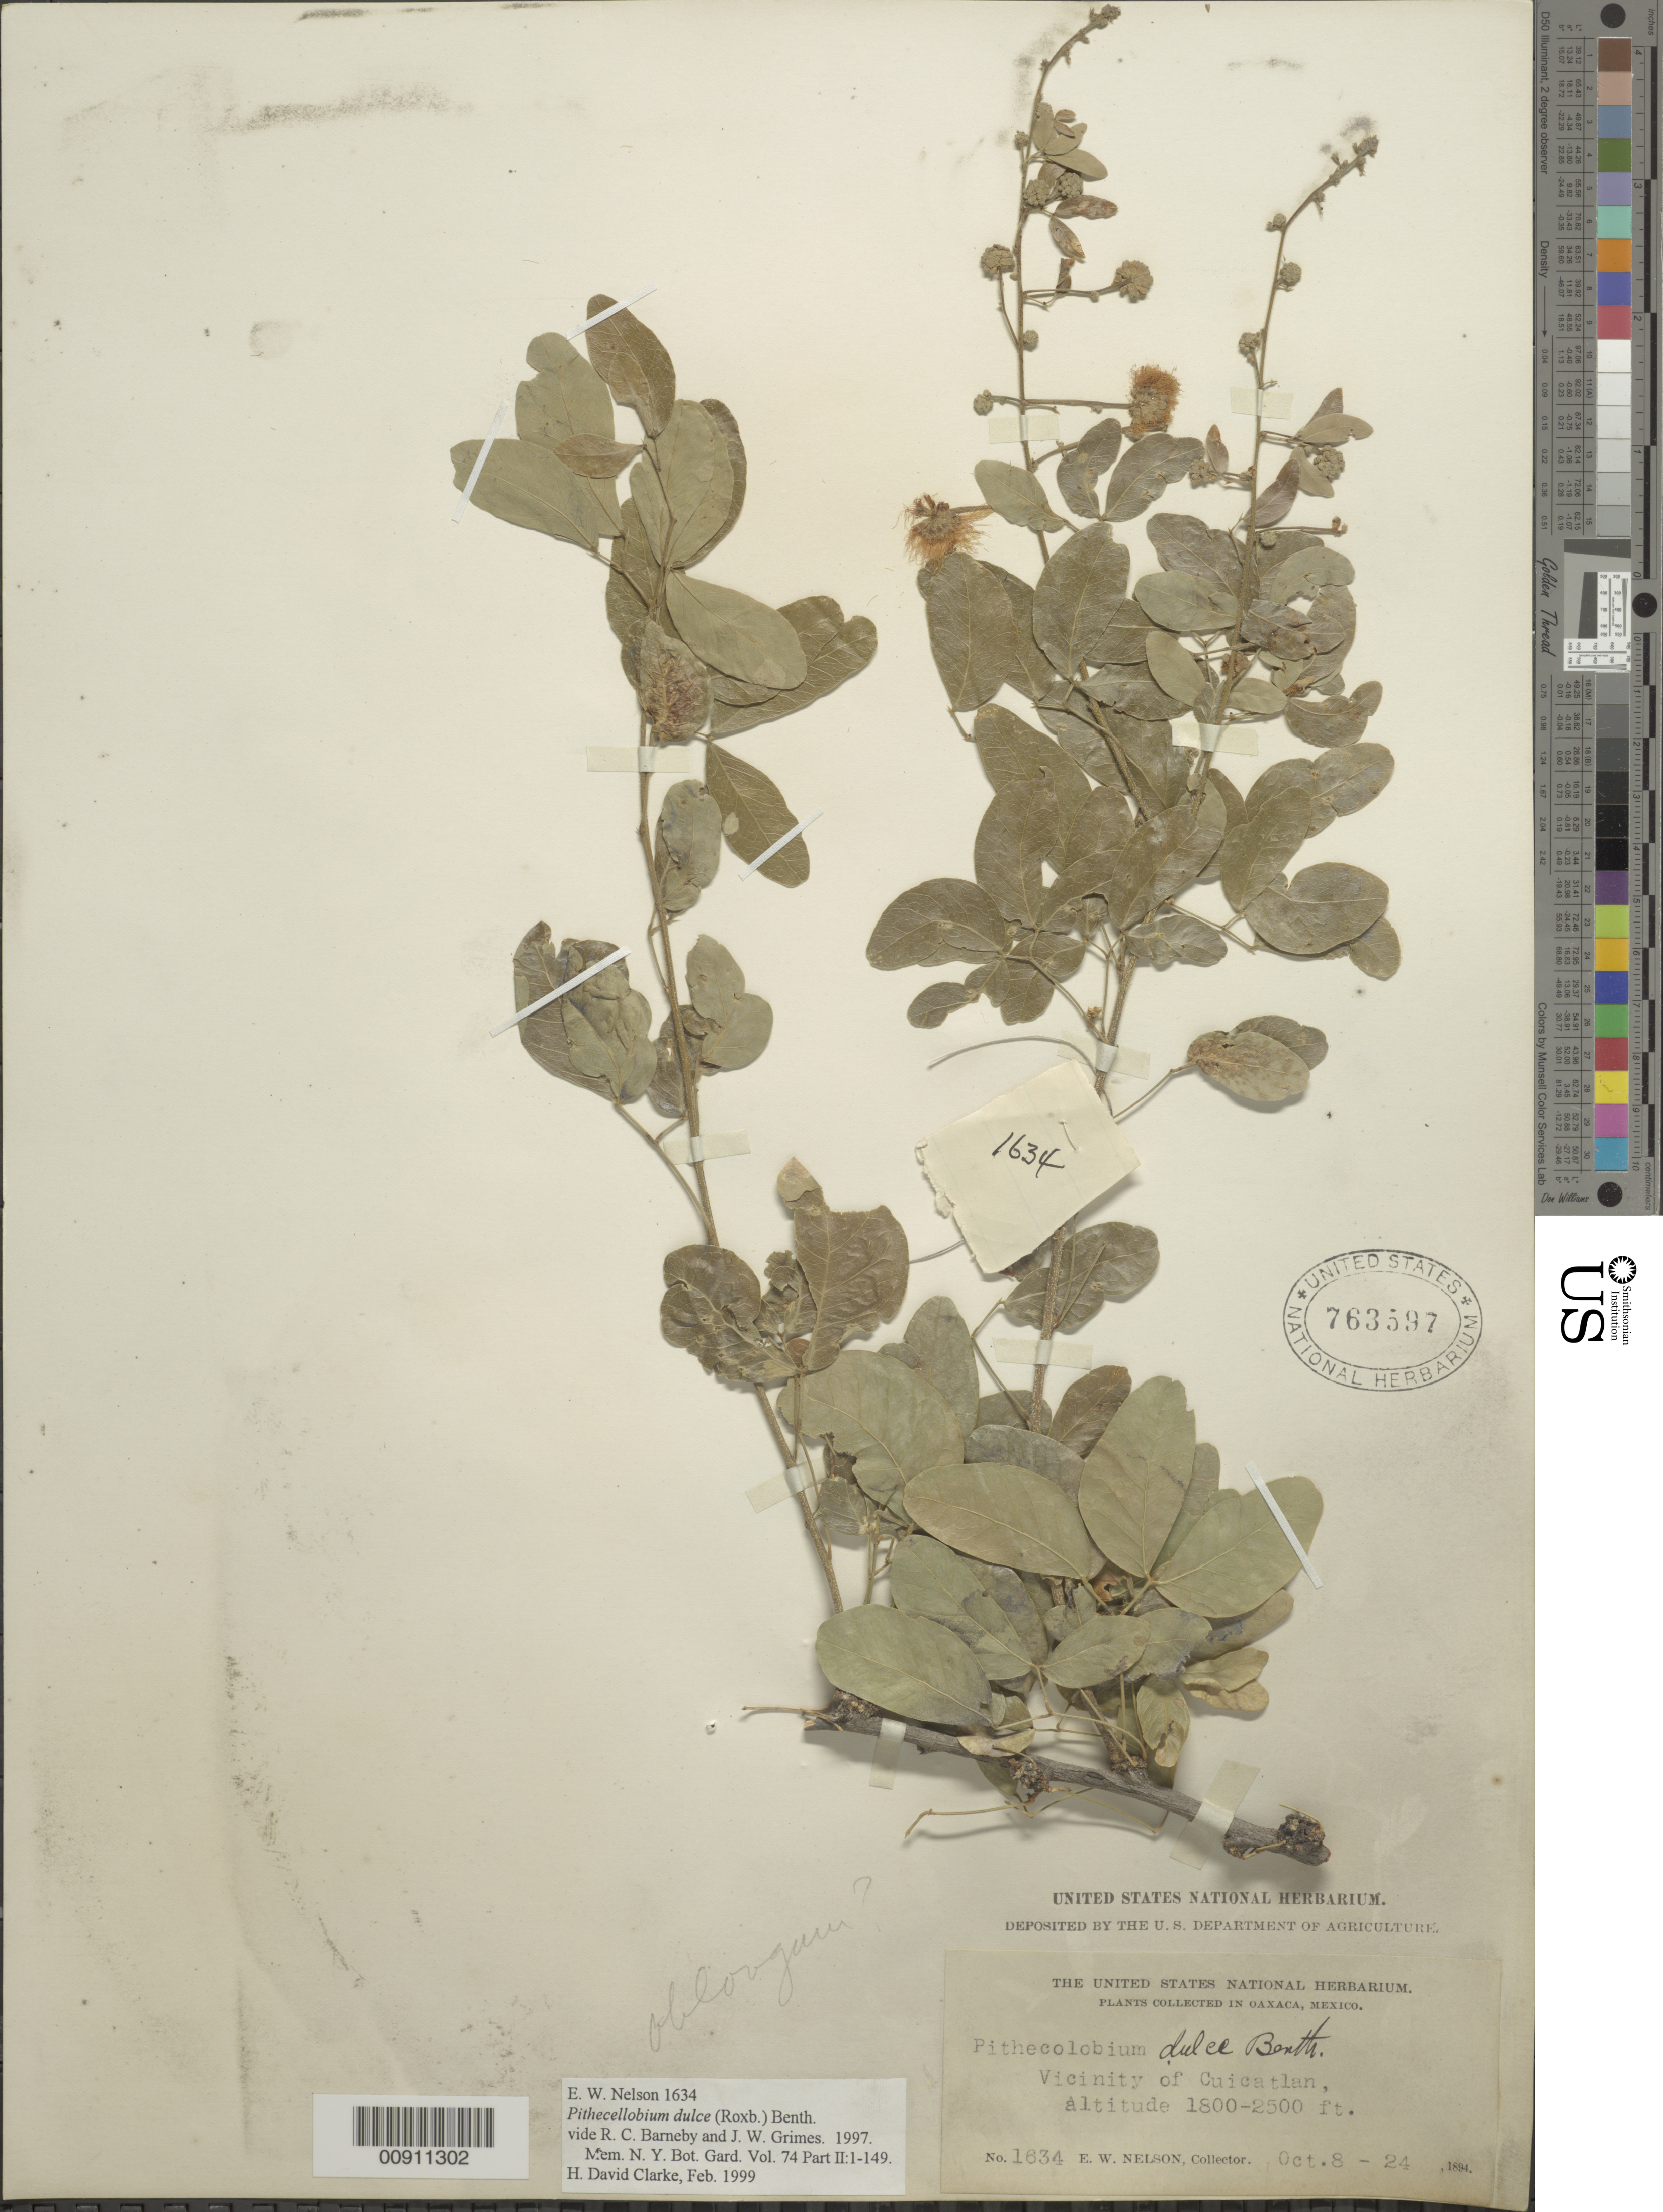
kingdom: Plantae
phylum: Tracheophyta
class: Magnoliopsida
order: Fabales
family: Fabaceae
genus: Pithecellobium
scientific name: Pithecellobium dulce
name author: (Roxb.) Benth.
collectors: E. W. Nelson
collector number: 1634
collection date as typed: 08 Oct 1894 to 24 Oct 1894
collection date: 1894-10-08/1894-10-24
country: Mexico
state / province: Oaxaca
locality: Vicinity of Cuicatlan.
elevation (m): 549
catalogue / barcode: US 763597